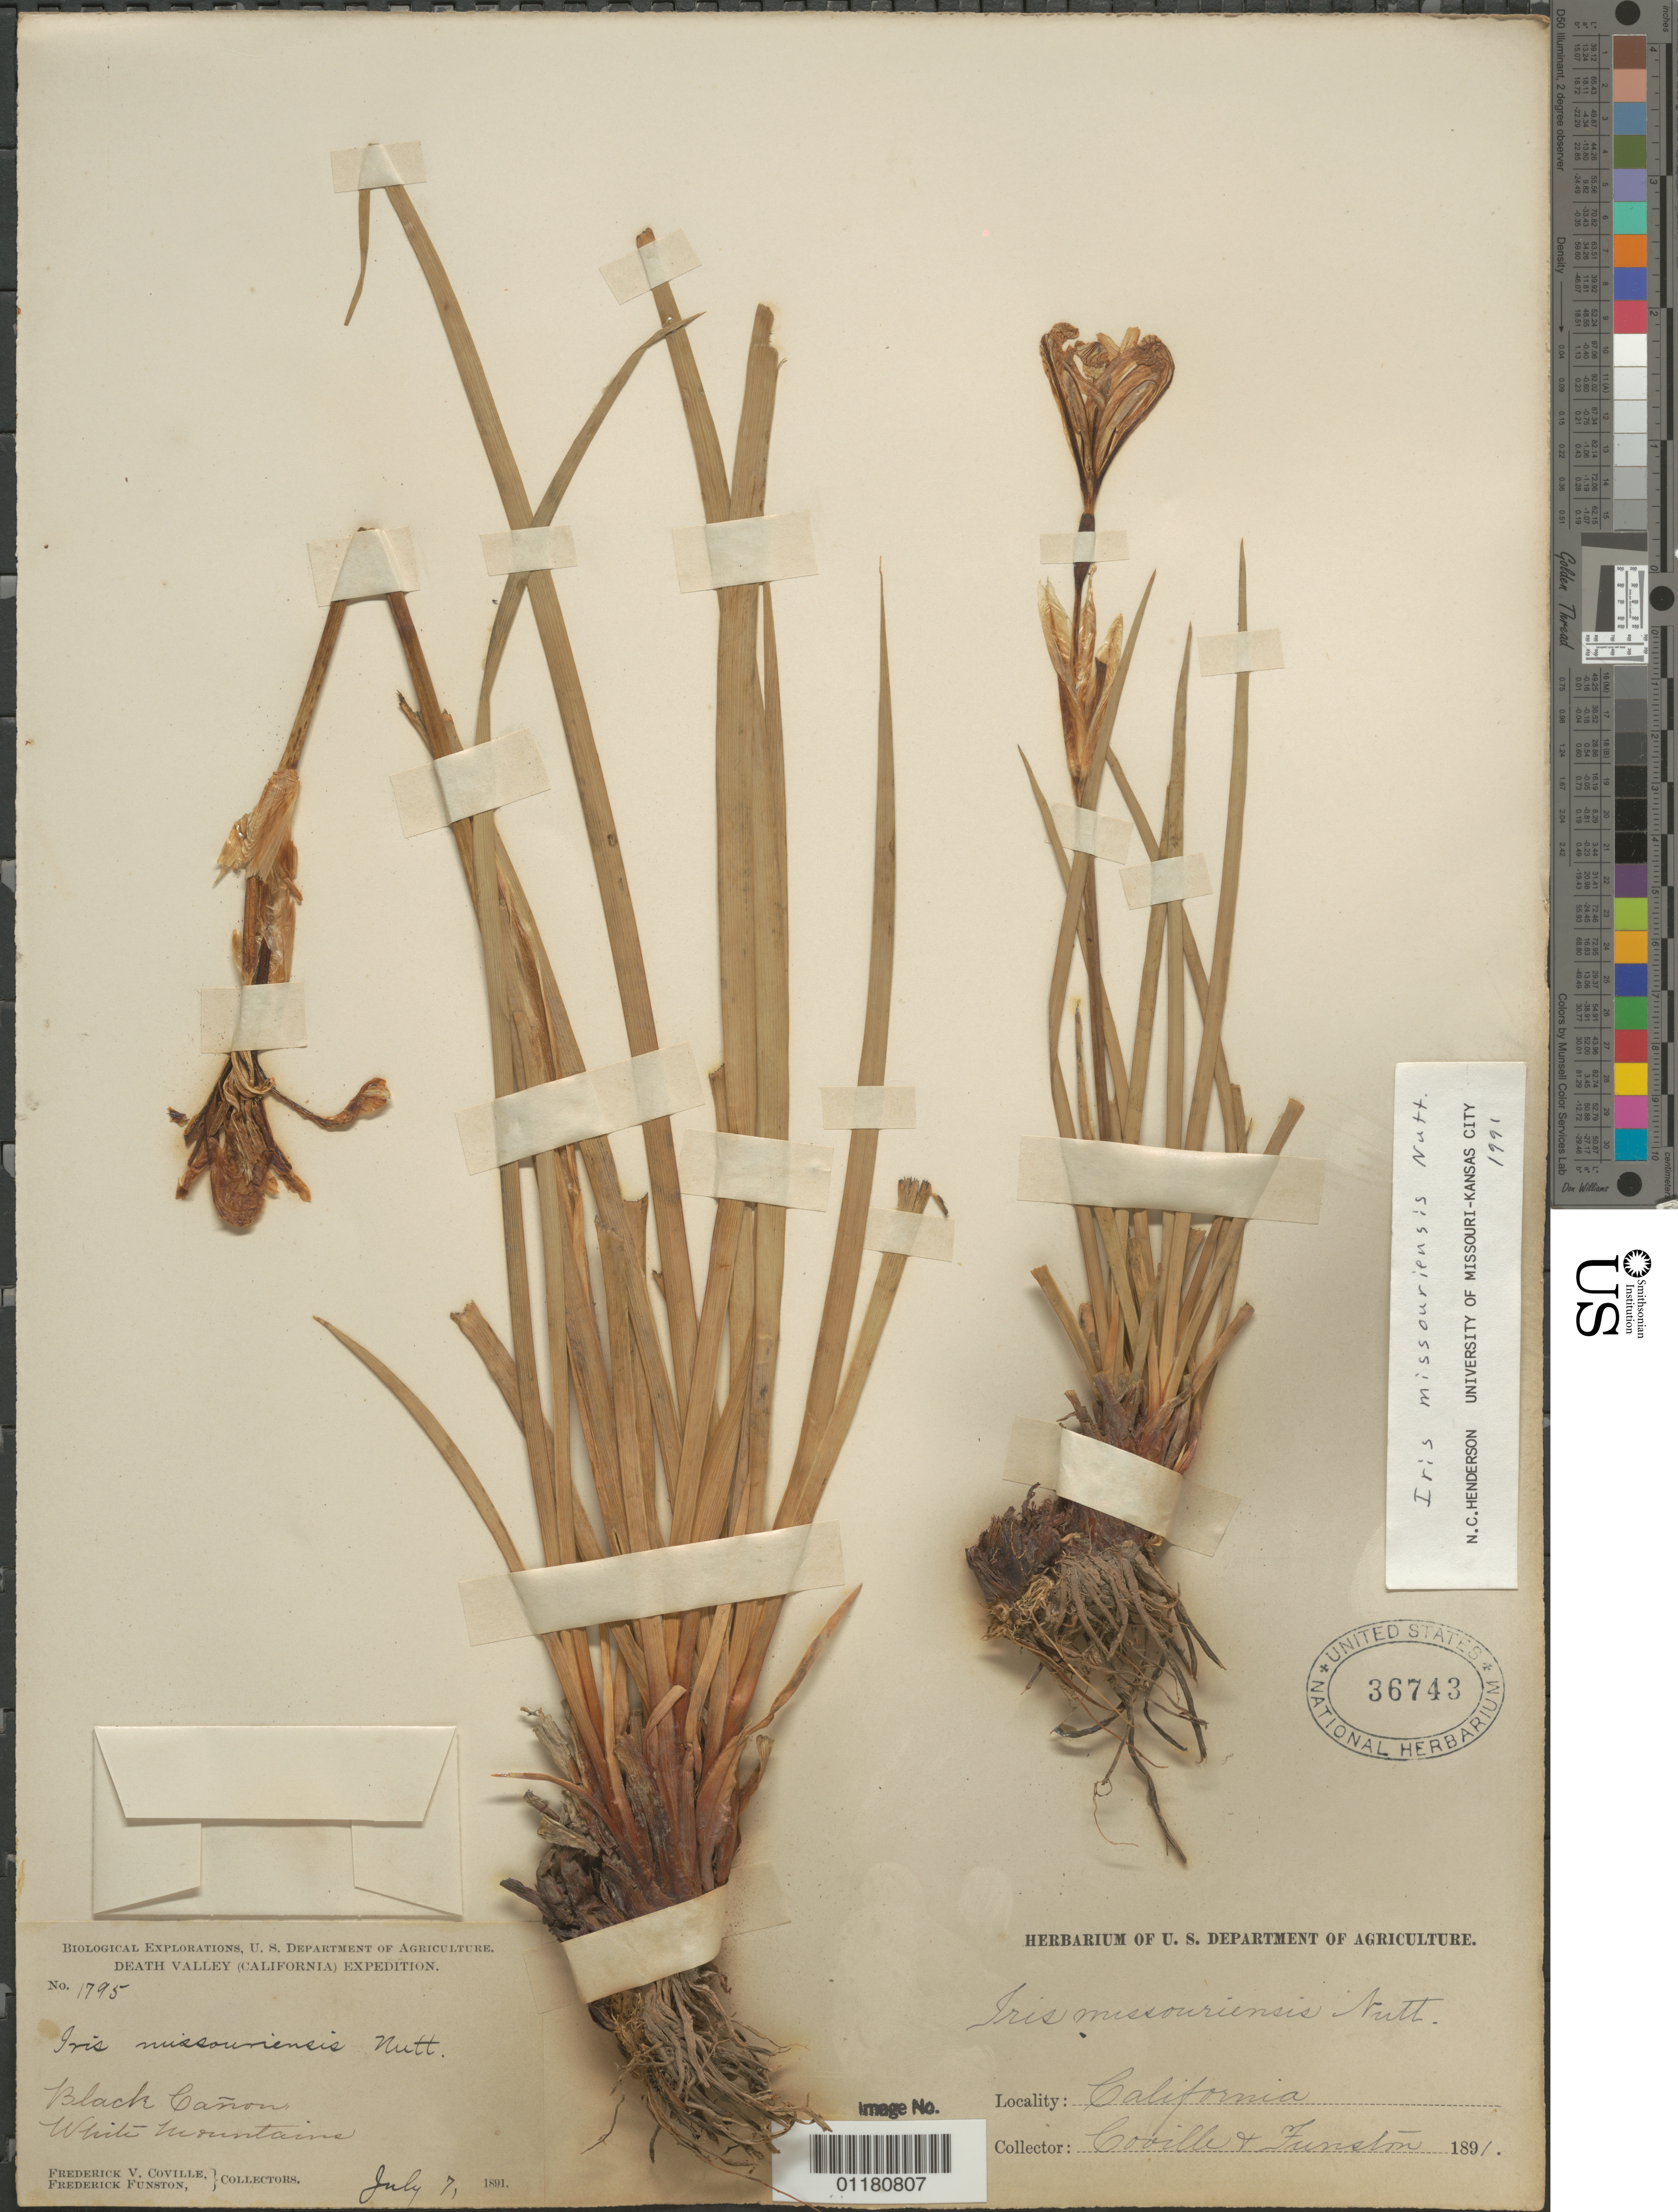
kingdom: Plantae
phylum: Tracheophyta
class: Liliopsida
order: Asparagales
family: Iridaceae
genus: Iris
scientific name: Iris missouriensis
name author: Nutt.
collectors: F. V. Coville & F. Funston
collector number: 1795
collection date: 1891-07-07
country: United States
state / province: California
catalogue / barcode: US 36743